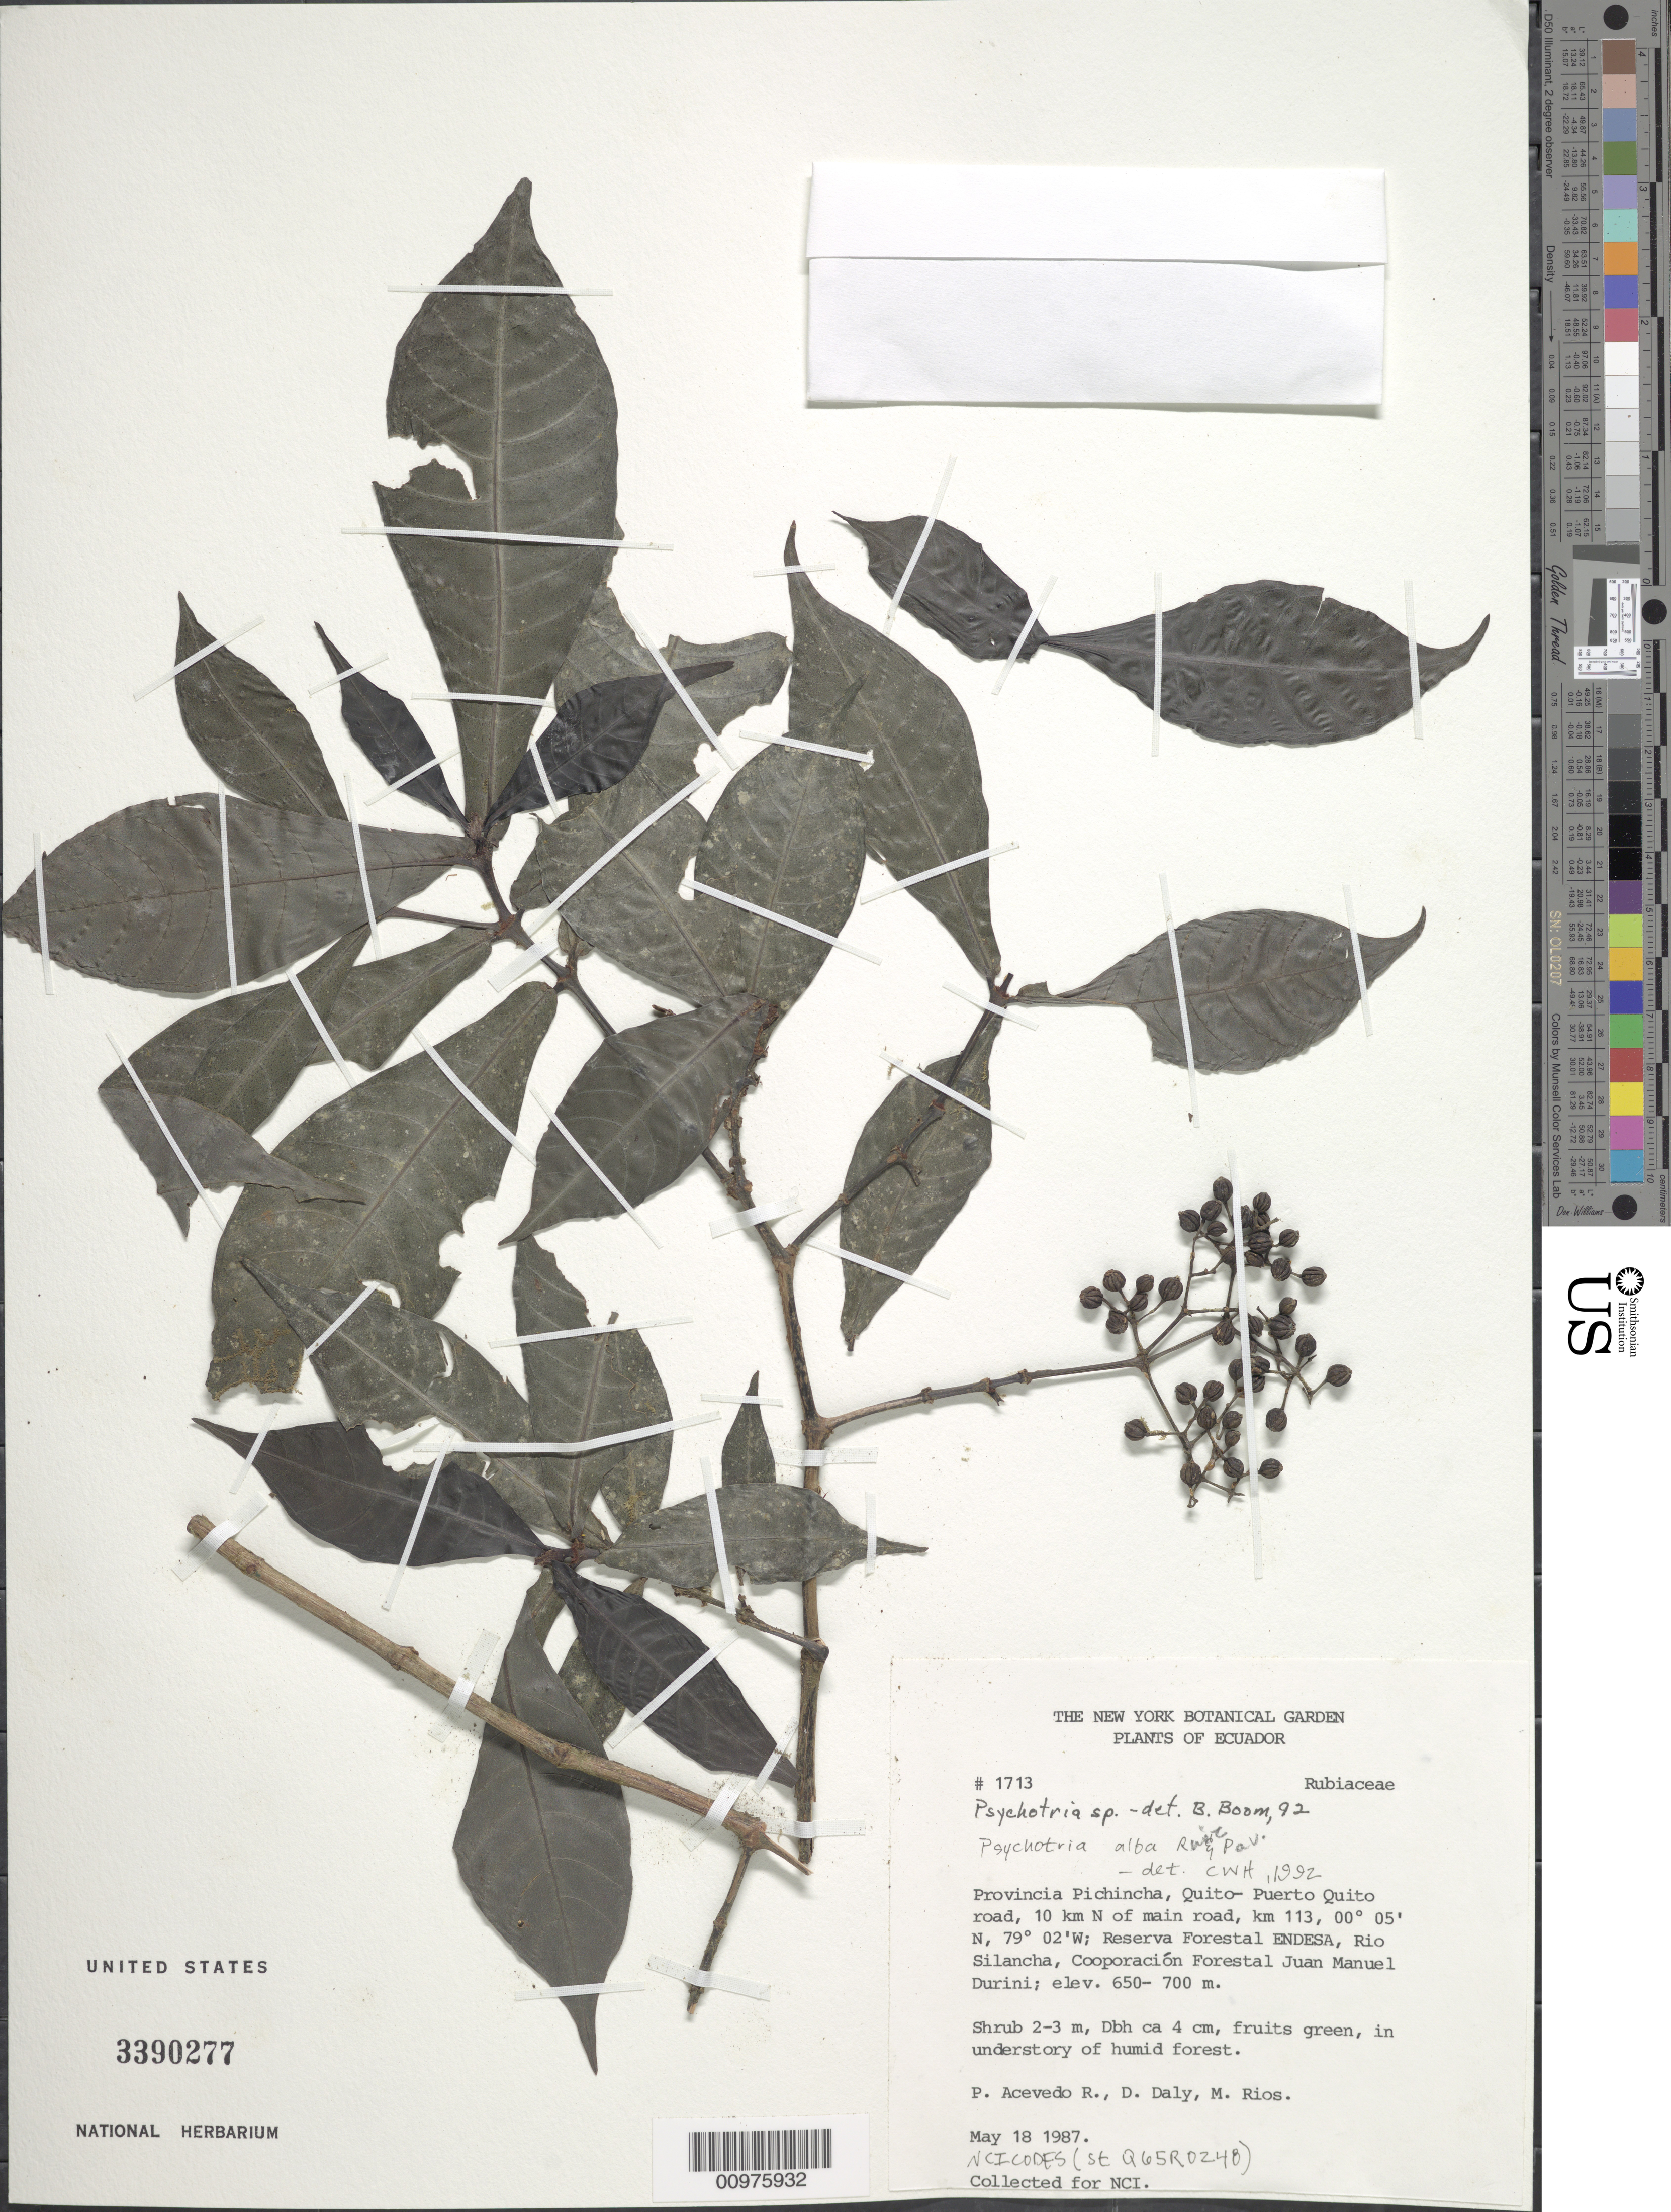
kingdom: Plantae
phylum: Tracheophyta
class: Magnoliopsida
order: Gentianales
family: Rubiaceae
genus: Psychotria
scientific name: Psychotria alba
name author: Ruiz & Pav.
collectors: P. Acevedo-Rodr., D. C. Daly & M. Rios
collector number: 1713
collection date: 1987-05-18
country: Ecuador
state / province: Pichincha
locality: Provincia Pichincha, Quito-Puerto Quito road, 10 km N of main road, km 113. Reserva Florestal Endesa, Rio Silancha, Cooporacion Forestal Juan Manuel Durini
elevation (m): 650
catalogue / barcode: US 3390277